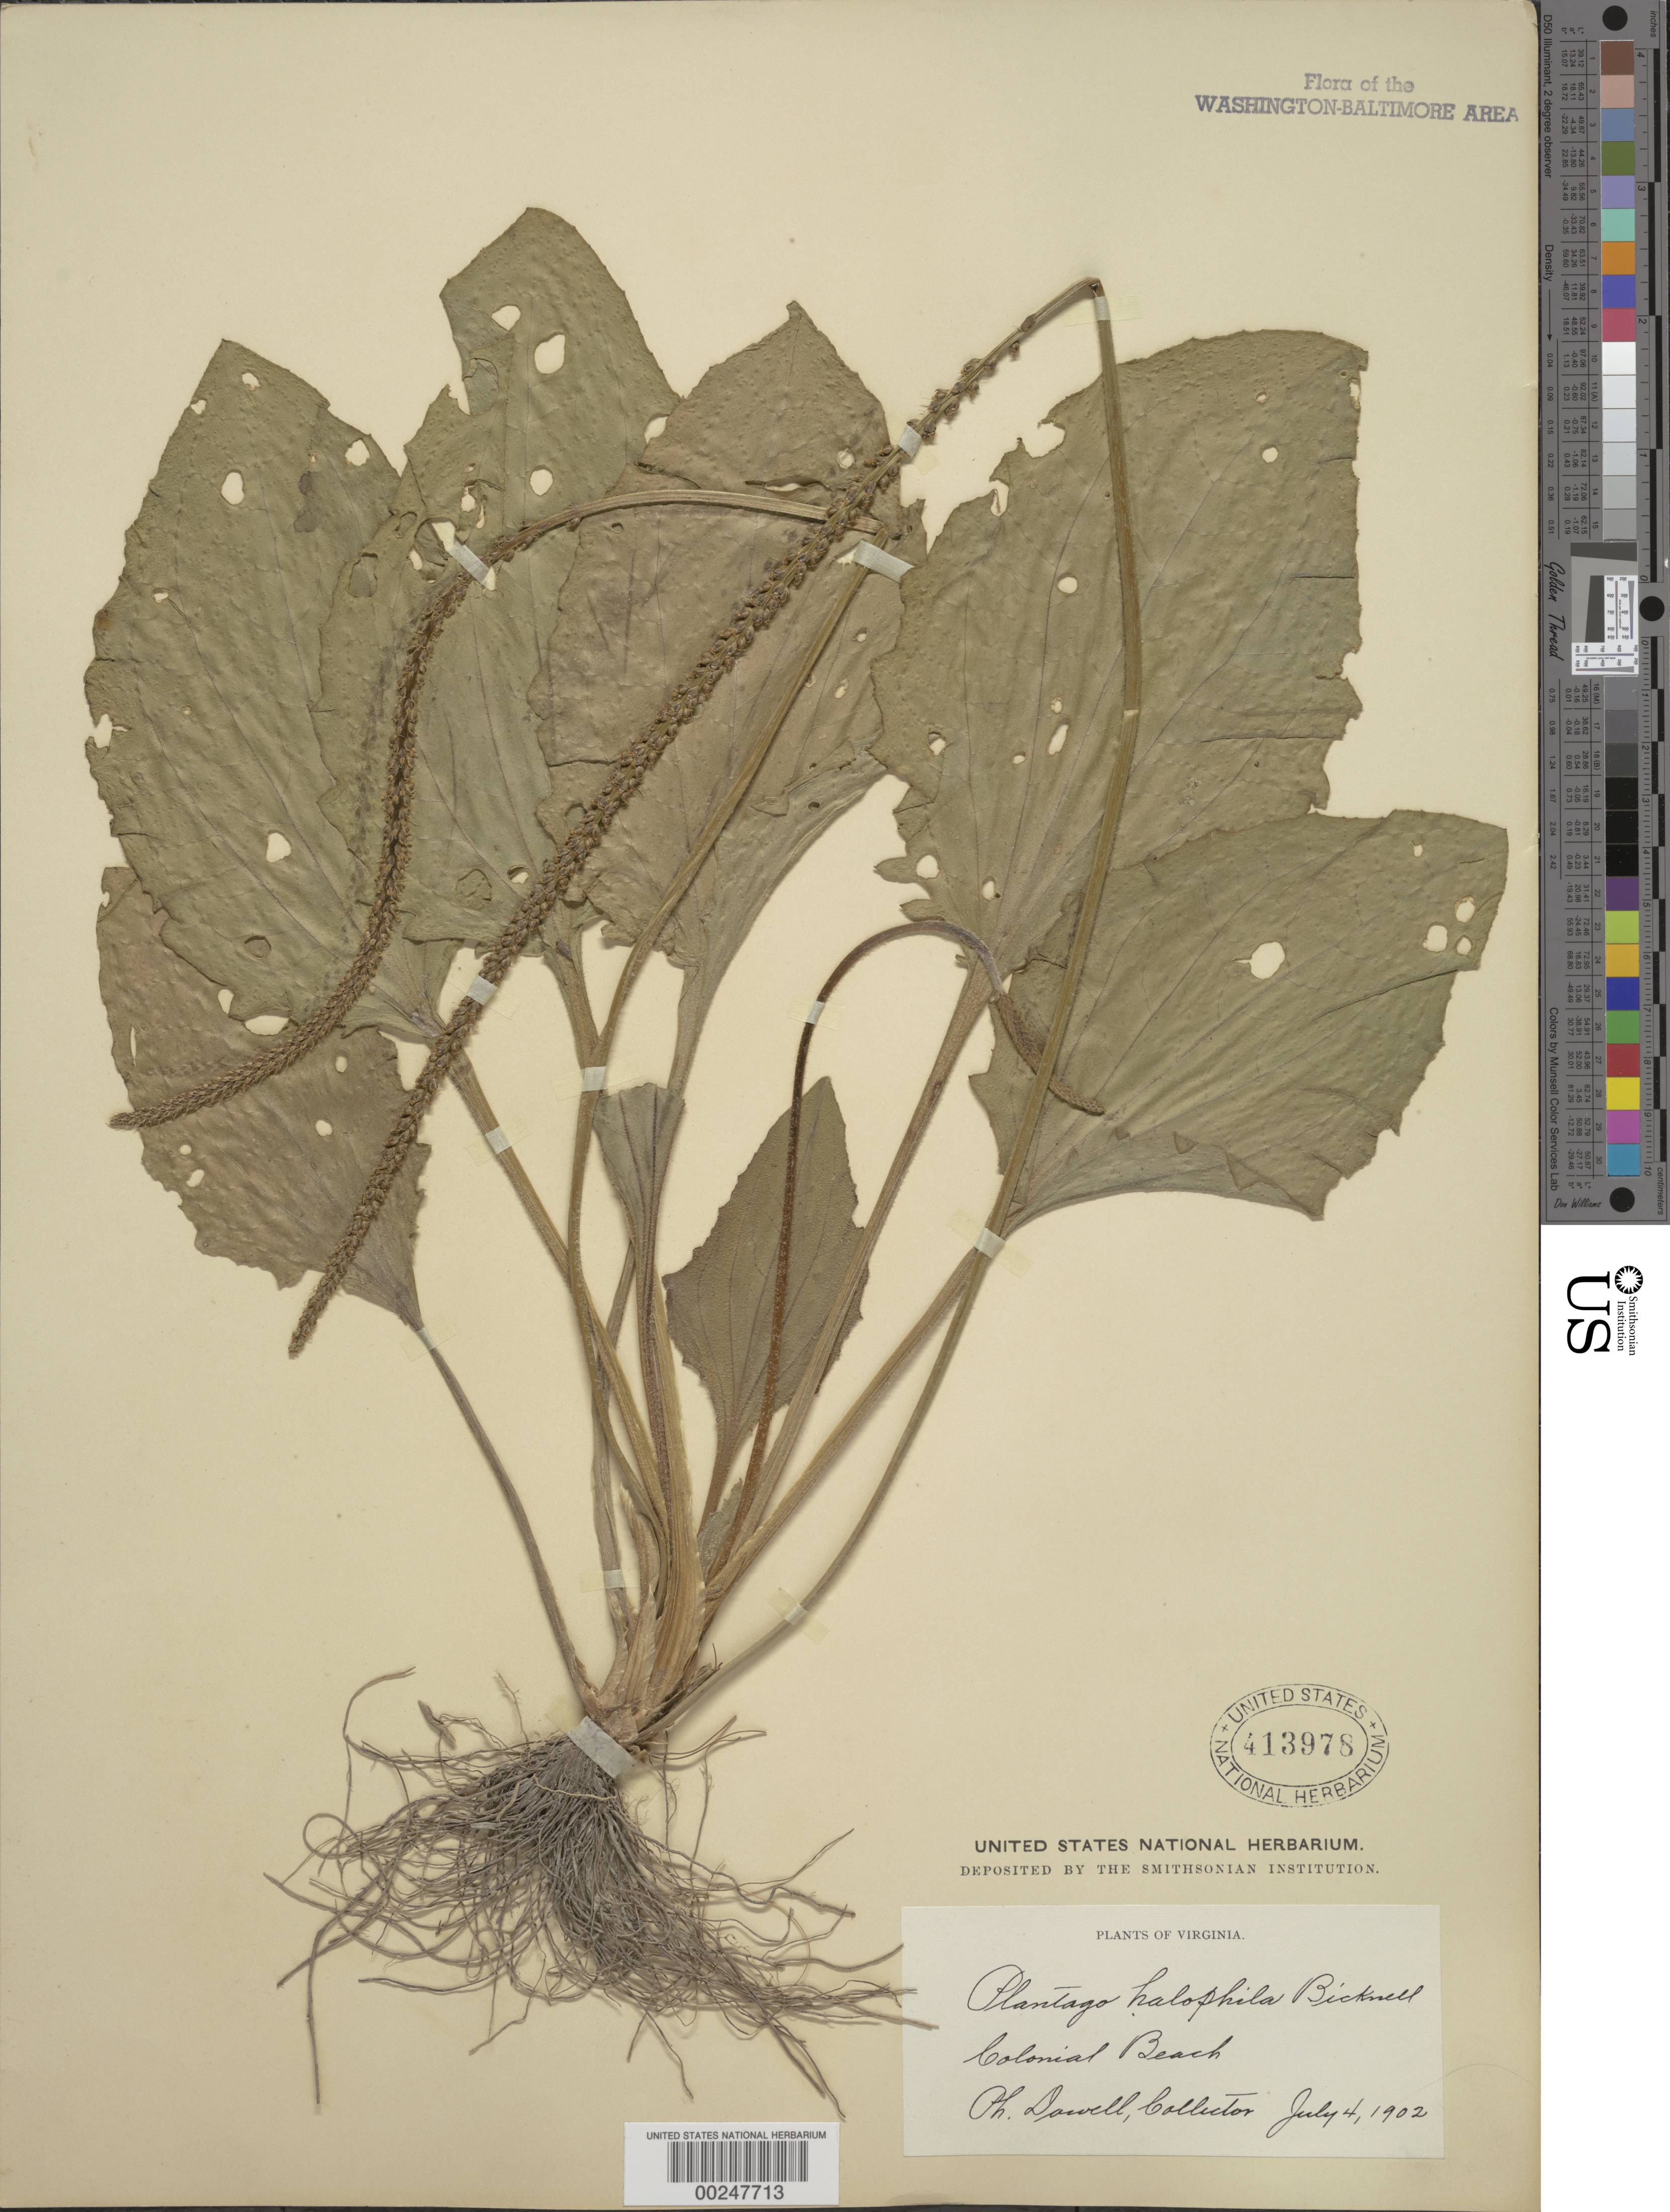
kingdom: Plantae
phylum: Tracheophyta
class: Magnoliopsida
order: Lamiales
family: Plantaginaceae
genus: Plantago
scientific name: Plantago major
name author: L.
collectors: P. Dowell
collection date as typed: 04 Jul 1902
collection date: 1902-07-04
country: United States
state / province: Virginia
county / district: Westmoreland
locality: Colonial Beach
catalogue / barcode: US 413978